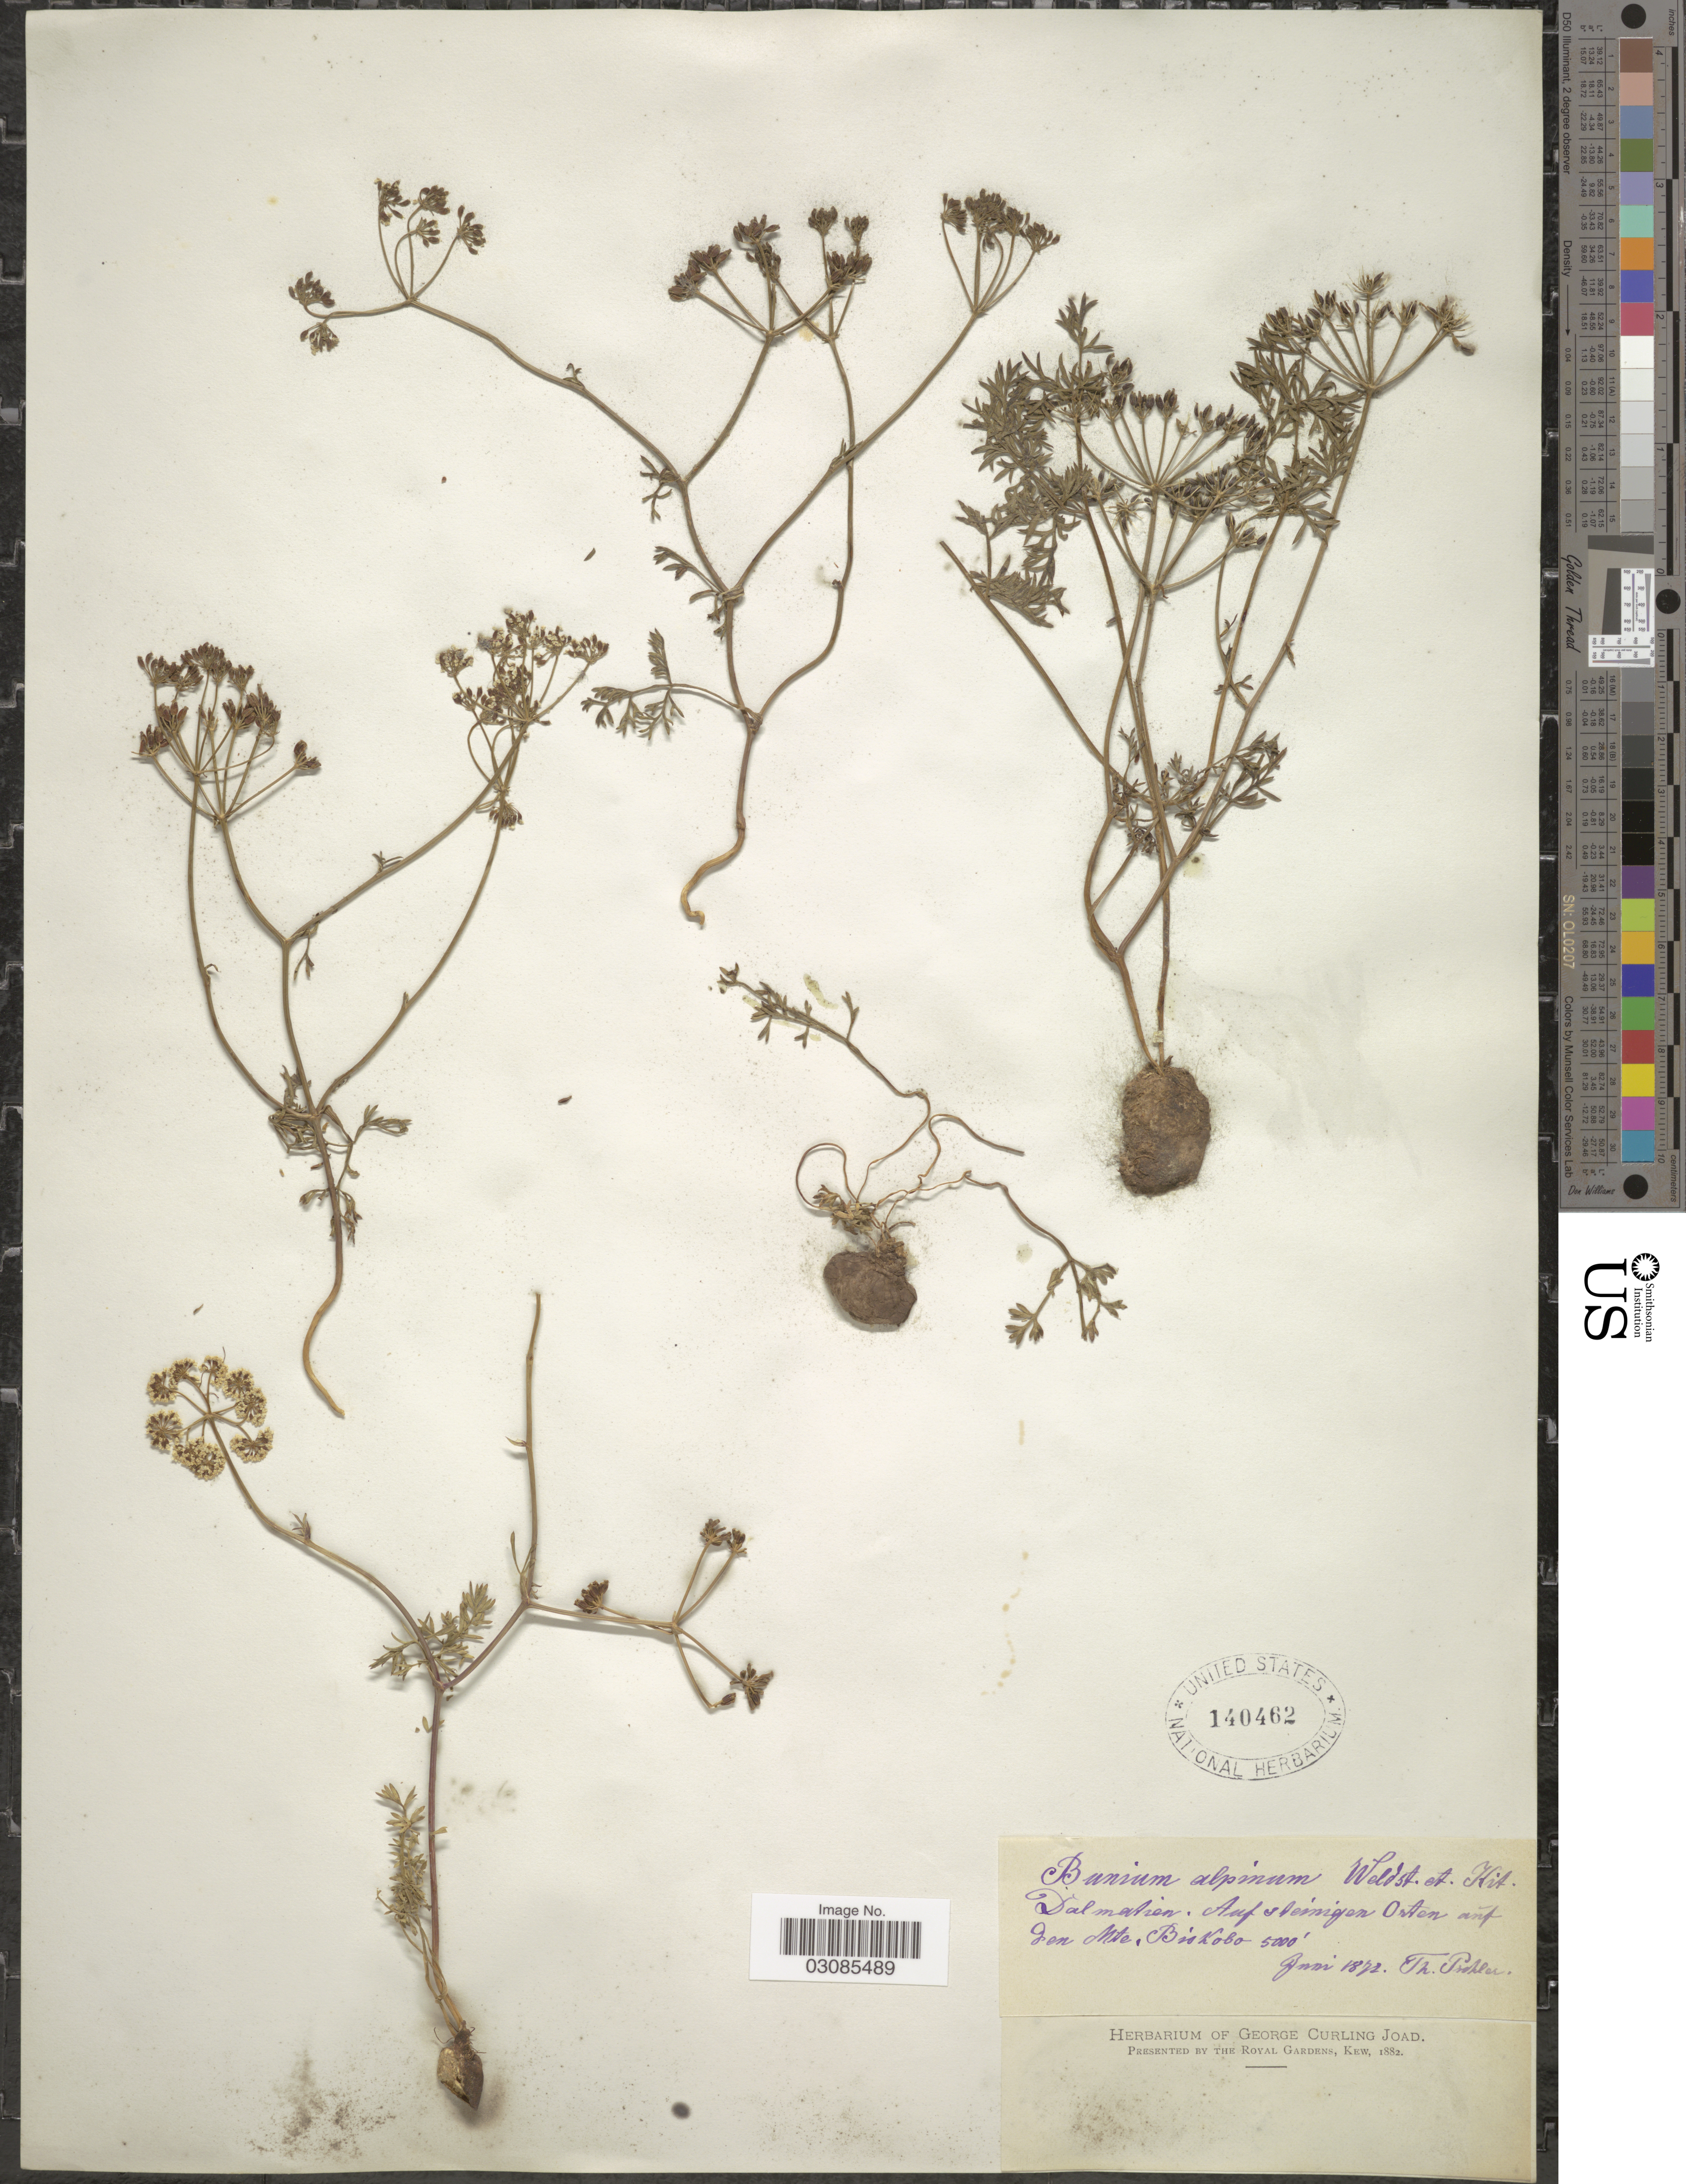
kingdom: Plantae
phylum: Tracheophyta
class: Magnoliopsida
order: Apiales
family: Apiaceae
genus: Bunium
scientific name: Bunium alpinum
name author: Waldst. & Kit.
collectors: T. Pichler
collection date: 1872-06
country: Croatia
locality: Dalmatien. Auf steiniger Osten aúf den Mte. Biskobo.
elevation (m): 1524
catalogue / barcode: US 140462